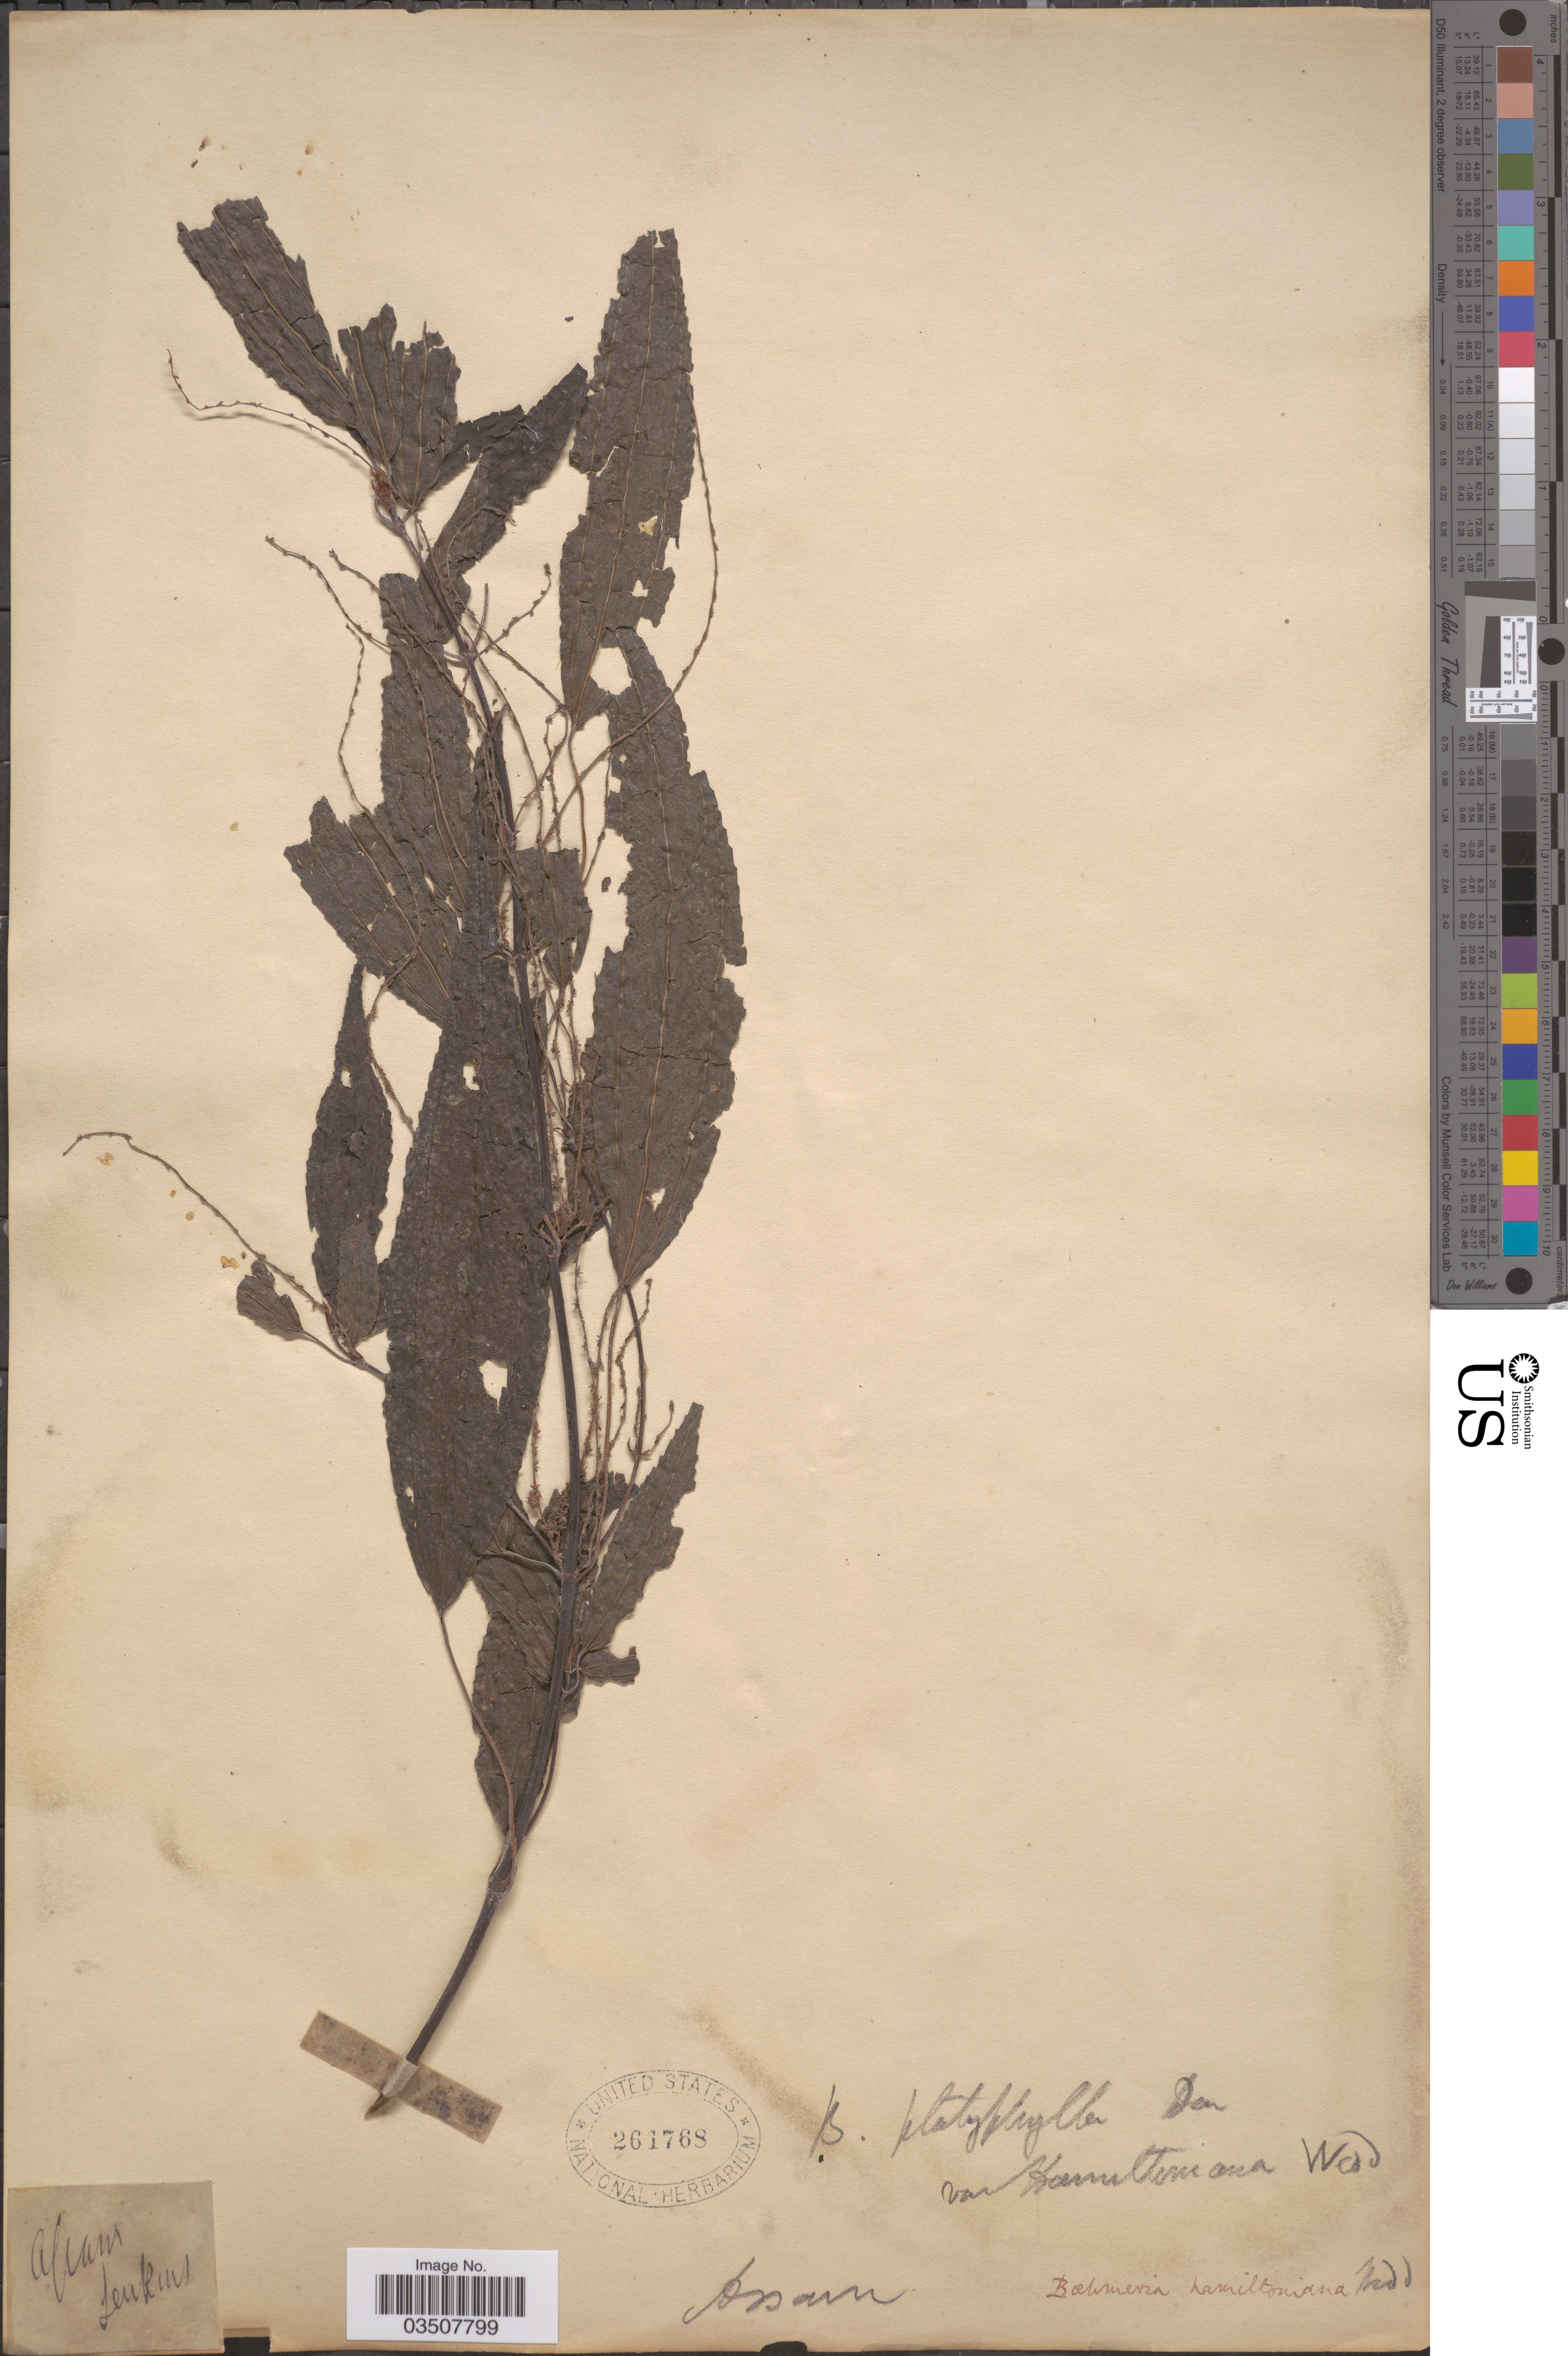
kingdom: Plantae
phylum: Tracheophyta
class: Magnoliopsida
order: Rosales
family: Urticaceae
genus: Boehmeria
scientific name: Boehmeria hamiltoniana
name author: Wedd.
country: India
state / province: Assam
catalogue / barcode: US 261768